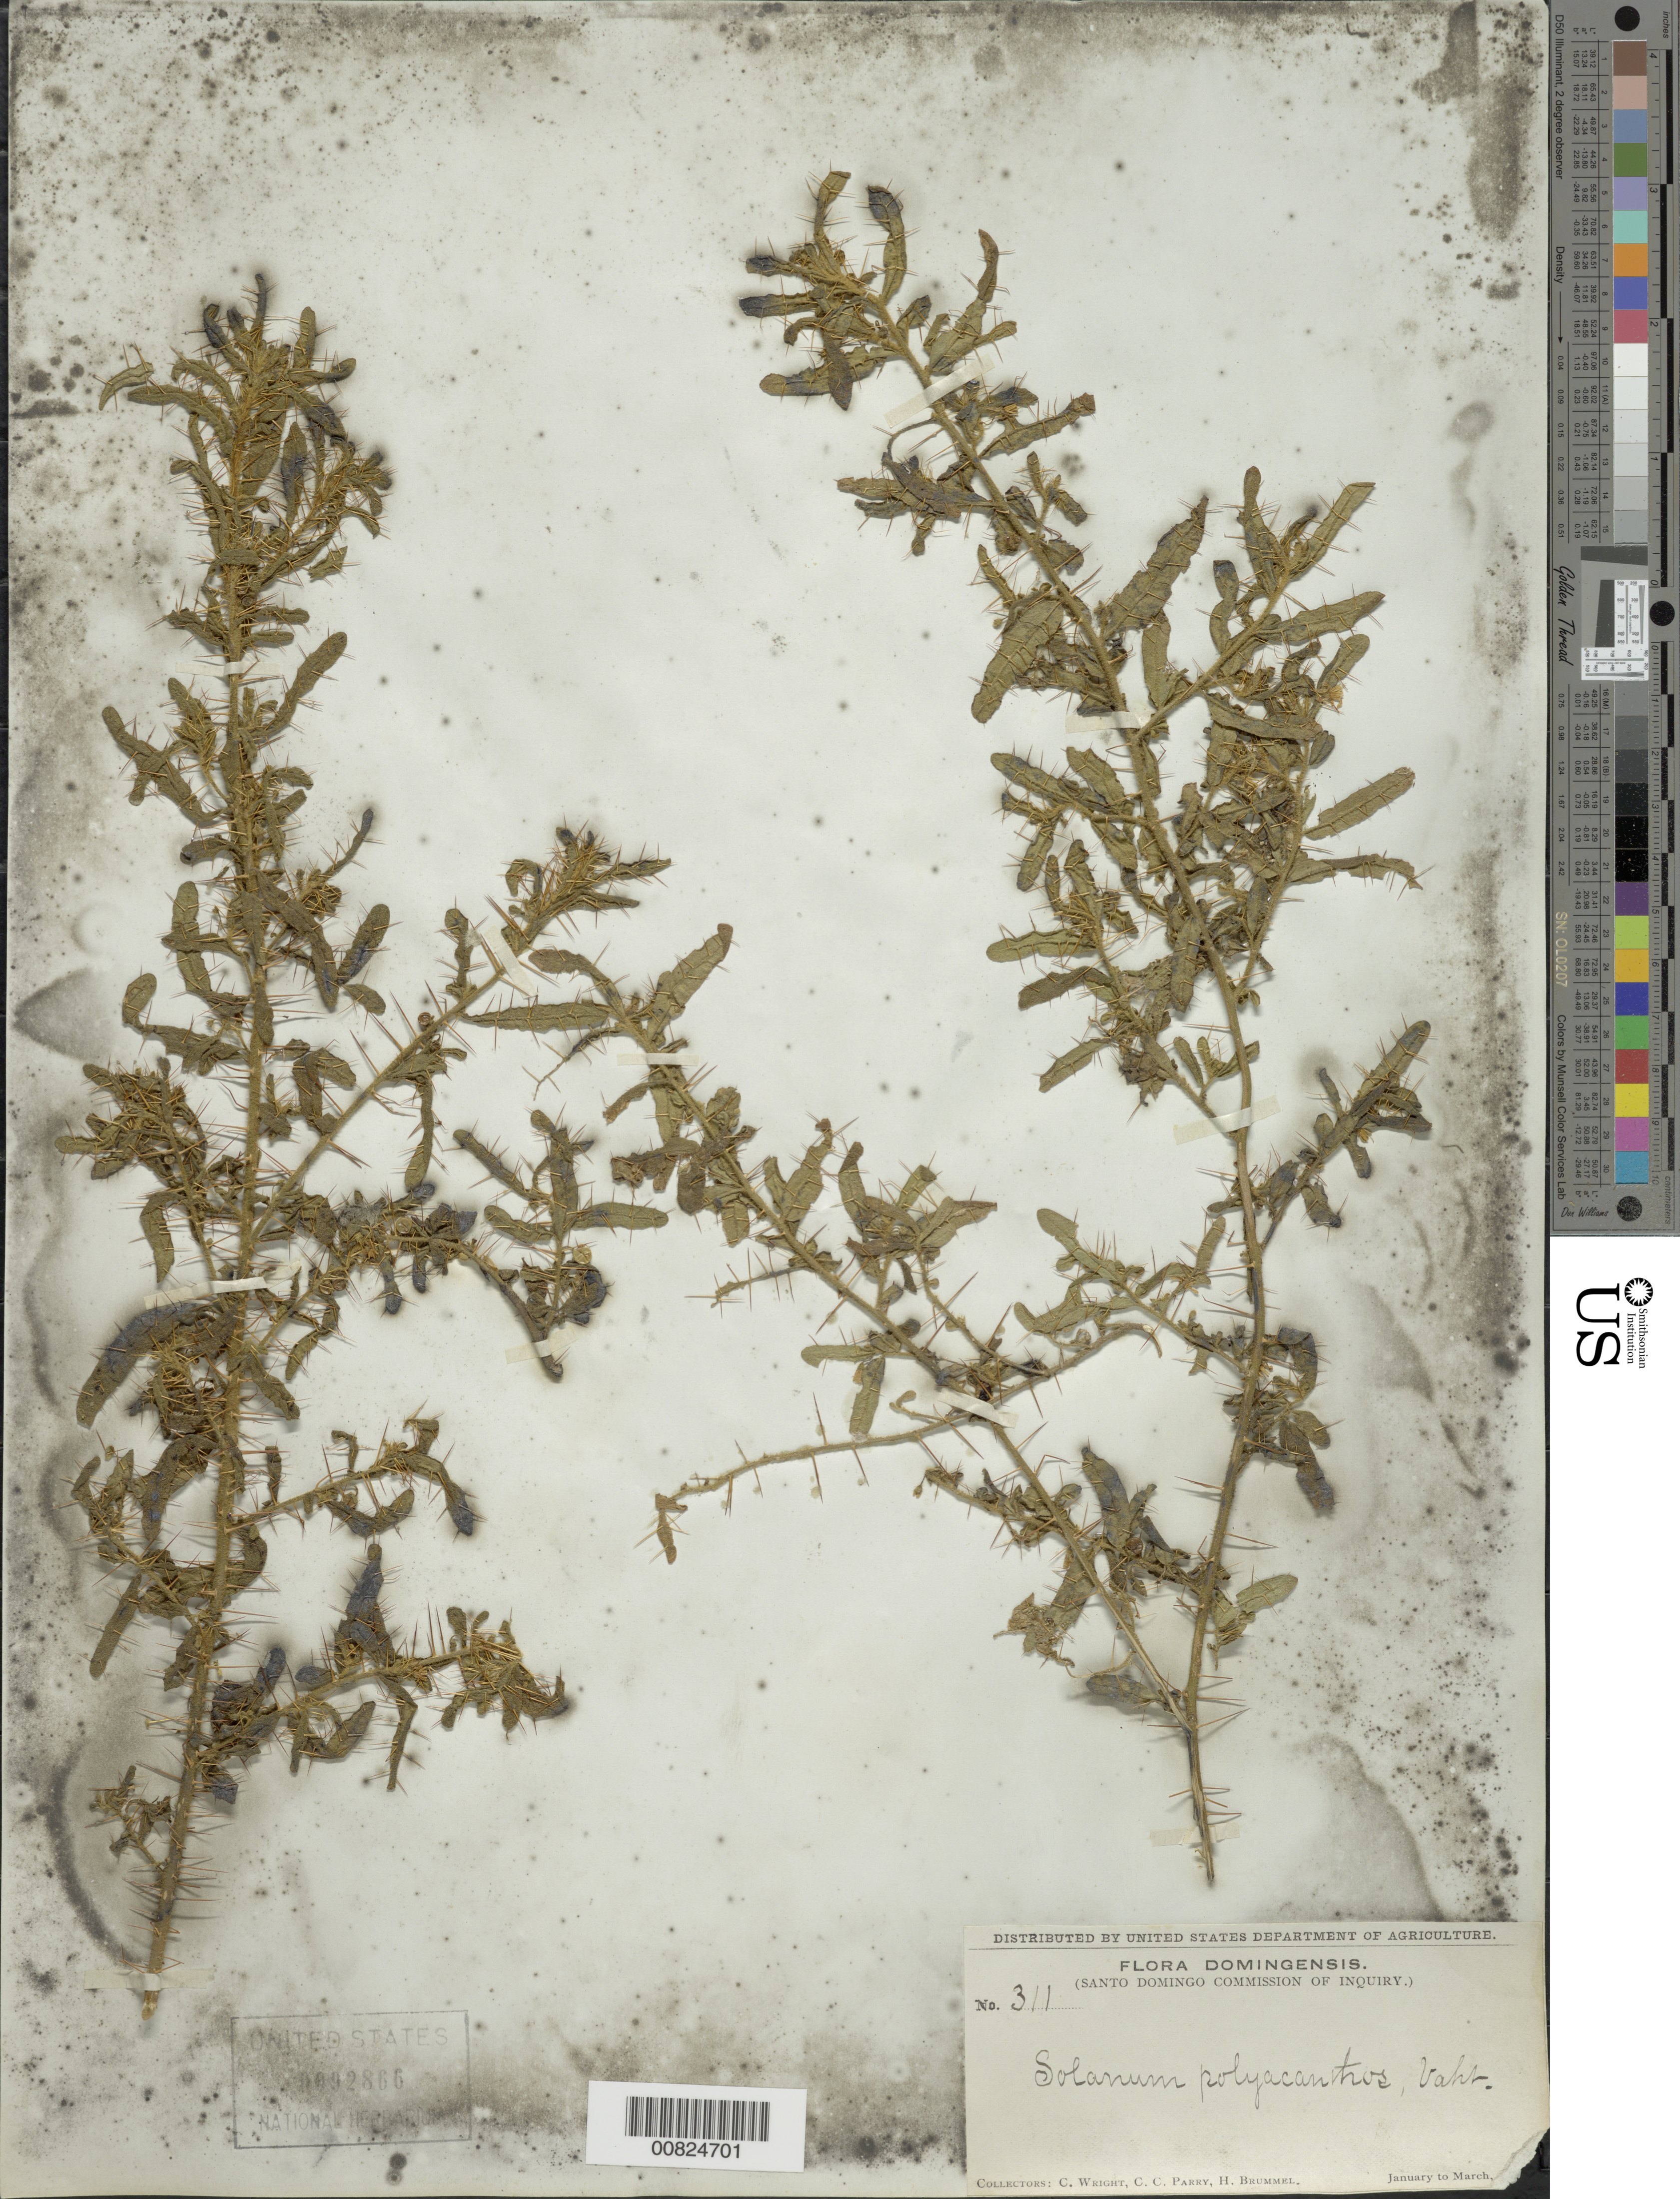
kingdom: Plantae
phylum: Tracheophyta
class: Magnoliopsida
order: Solanales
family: Solanaceae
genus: Solanum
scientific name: Solanum polycanthum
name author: Lam.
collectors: C. Wright, C. C. Parry & H. Brummel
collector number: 311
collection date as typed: Jan 1871 to -- Mar 1871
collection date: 1871-01/1871-03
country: Dominican Republic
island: Hispaniola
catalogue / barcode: US 92866